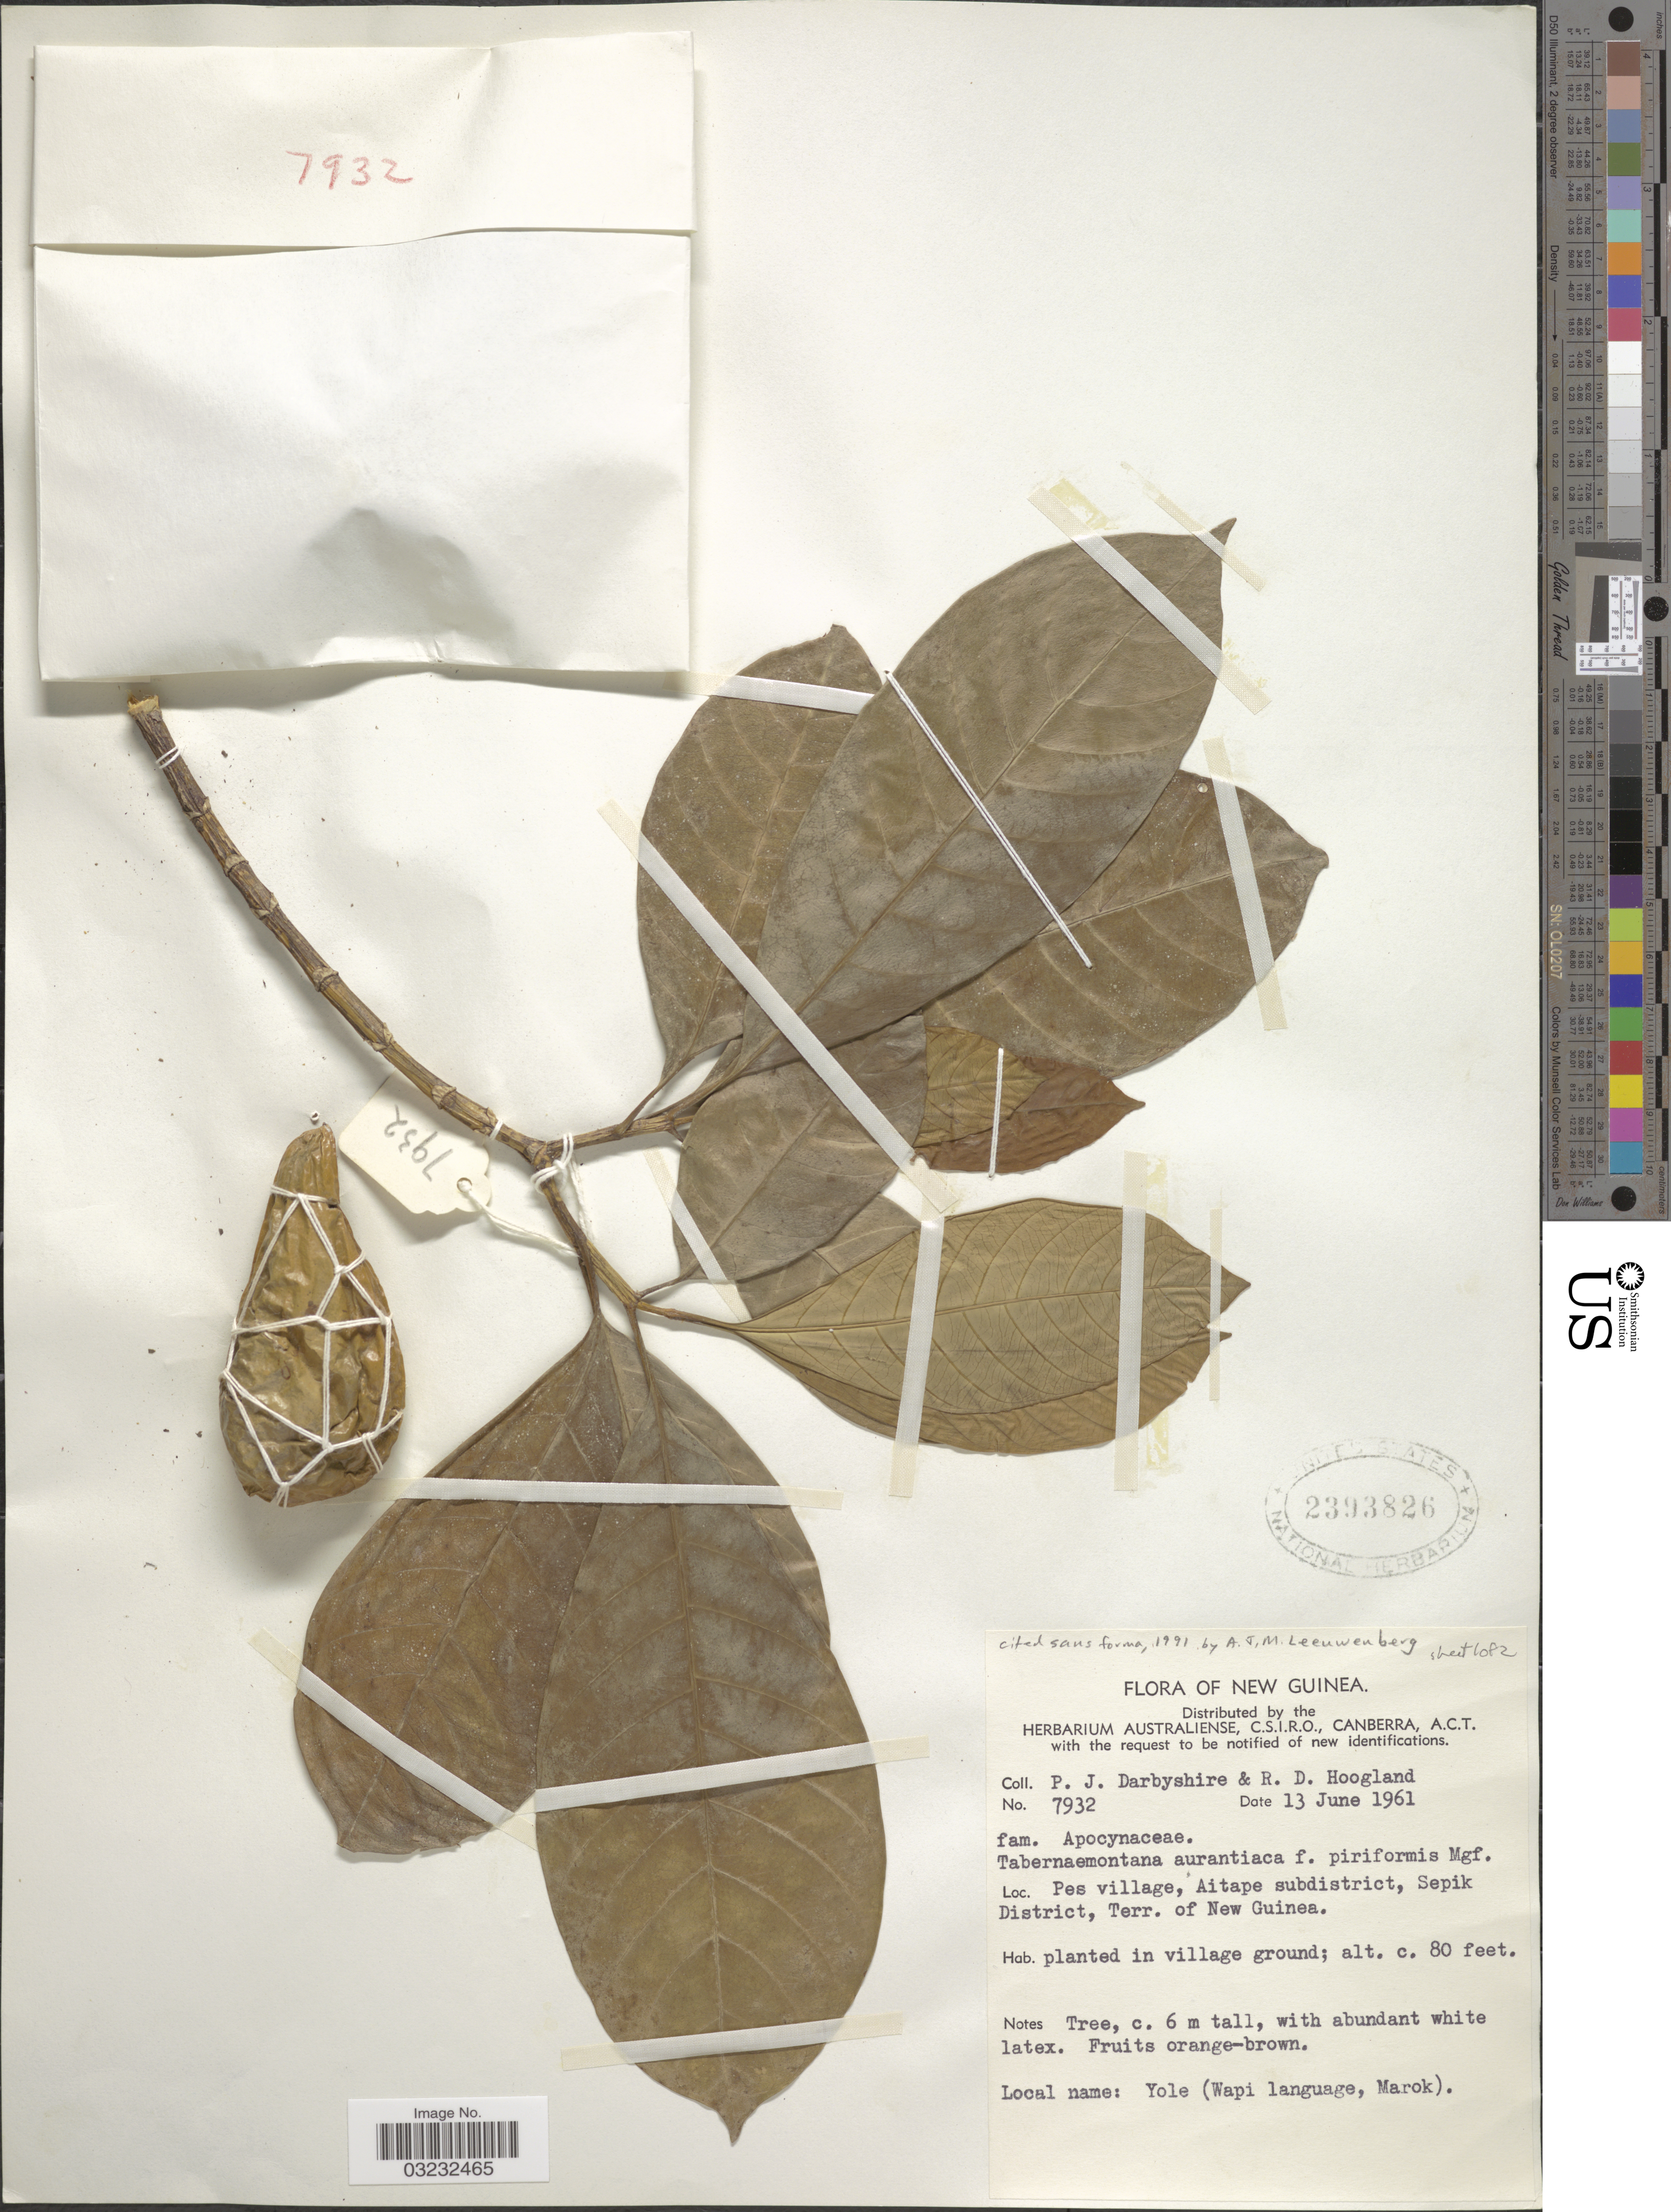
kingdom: Plantae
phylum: Tracheophyta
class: Magnoliopsida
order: Gentianales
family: Apocynaceae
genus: Tabernaemontana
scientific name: Tabernaemontana aurantiaca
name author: Gaudich.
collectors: P. Darbyshire & R. D. Hoogland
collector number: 7932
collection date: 1961-06-13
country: Papua New Guinea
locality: New Guinea, Pes village, Aitape subdistrict, Sepik District, Terr. of New Guinea.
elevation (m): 24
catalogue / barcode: US 2393826